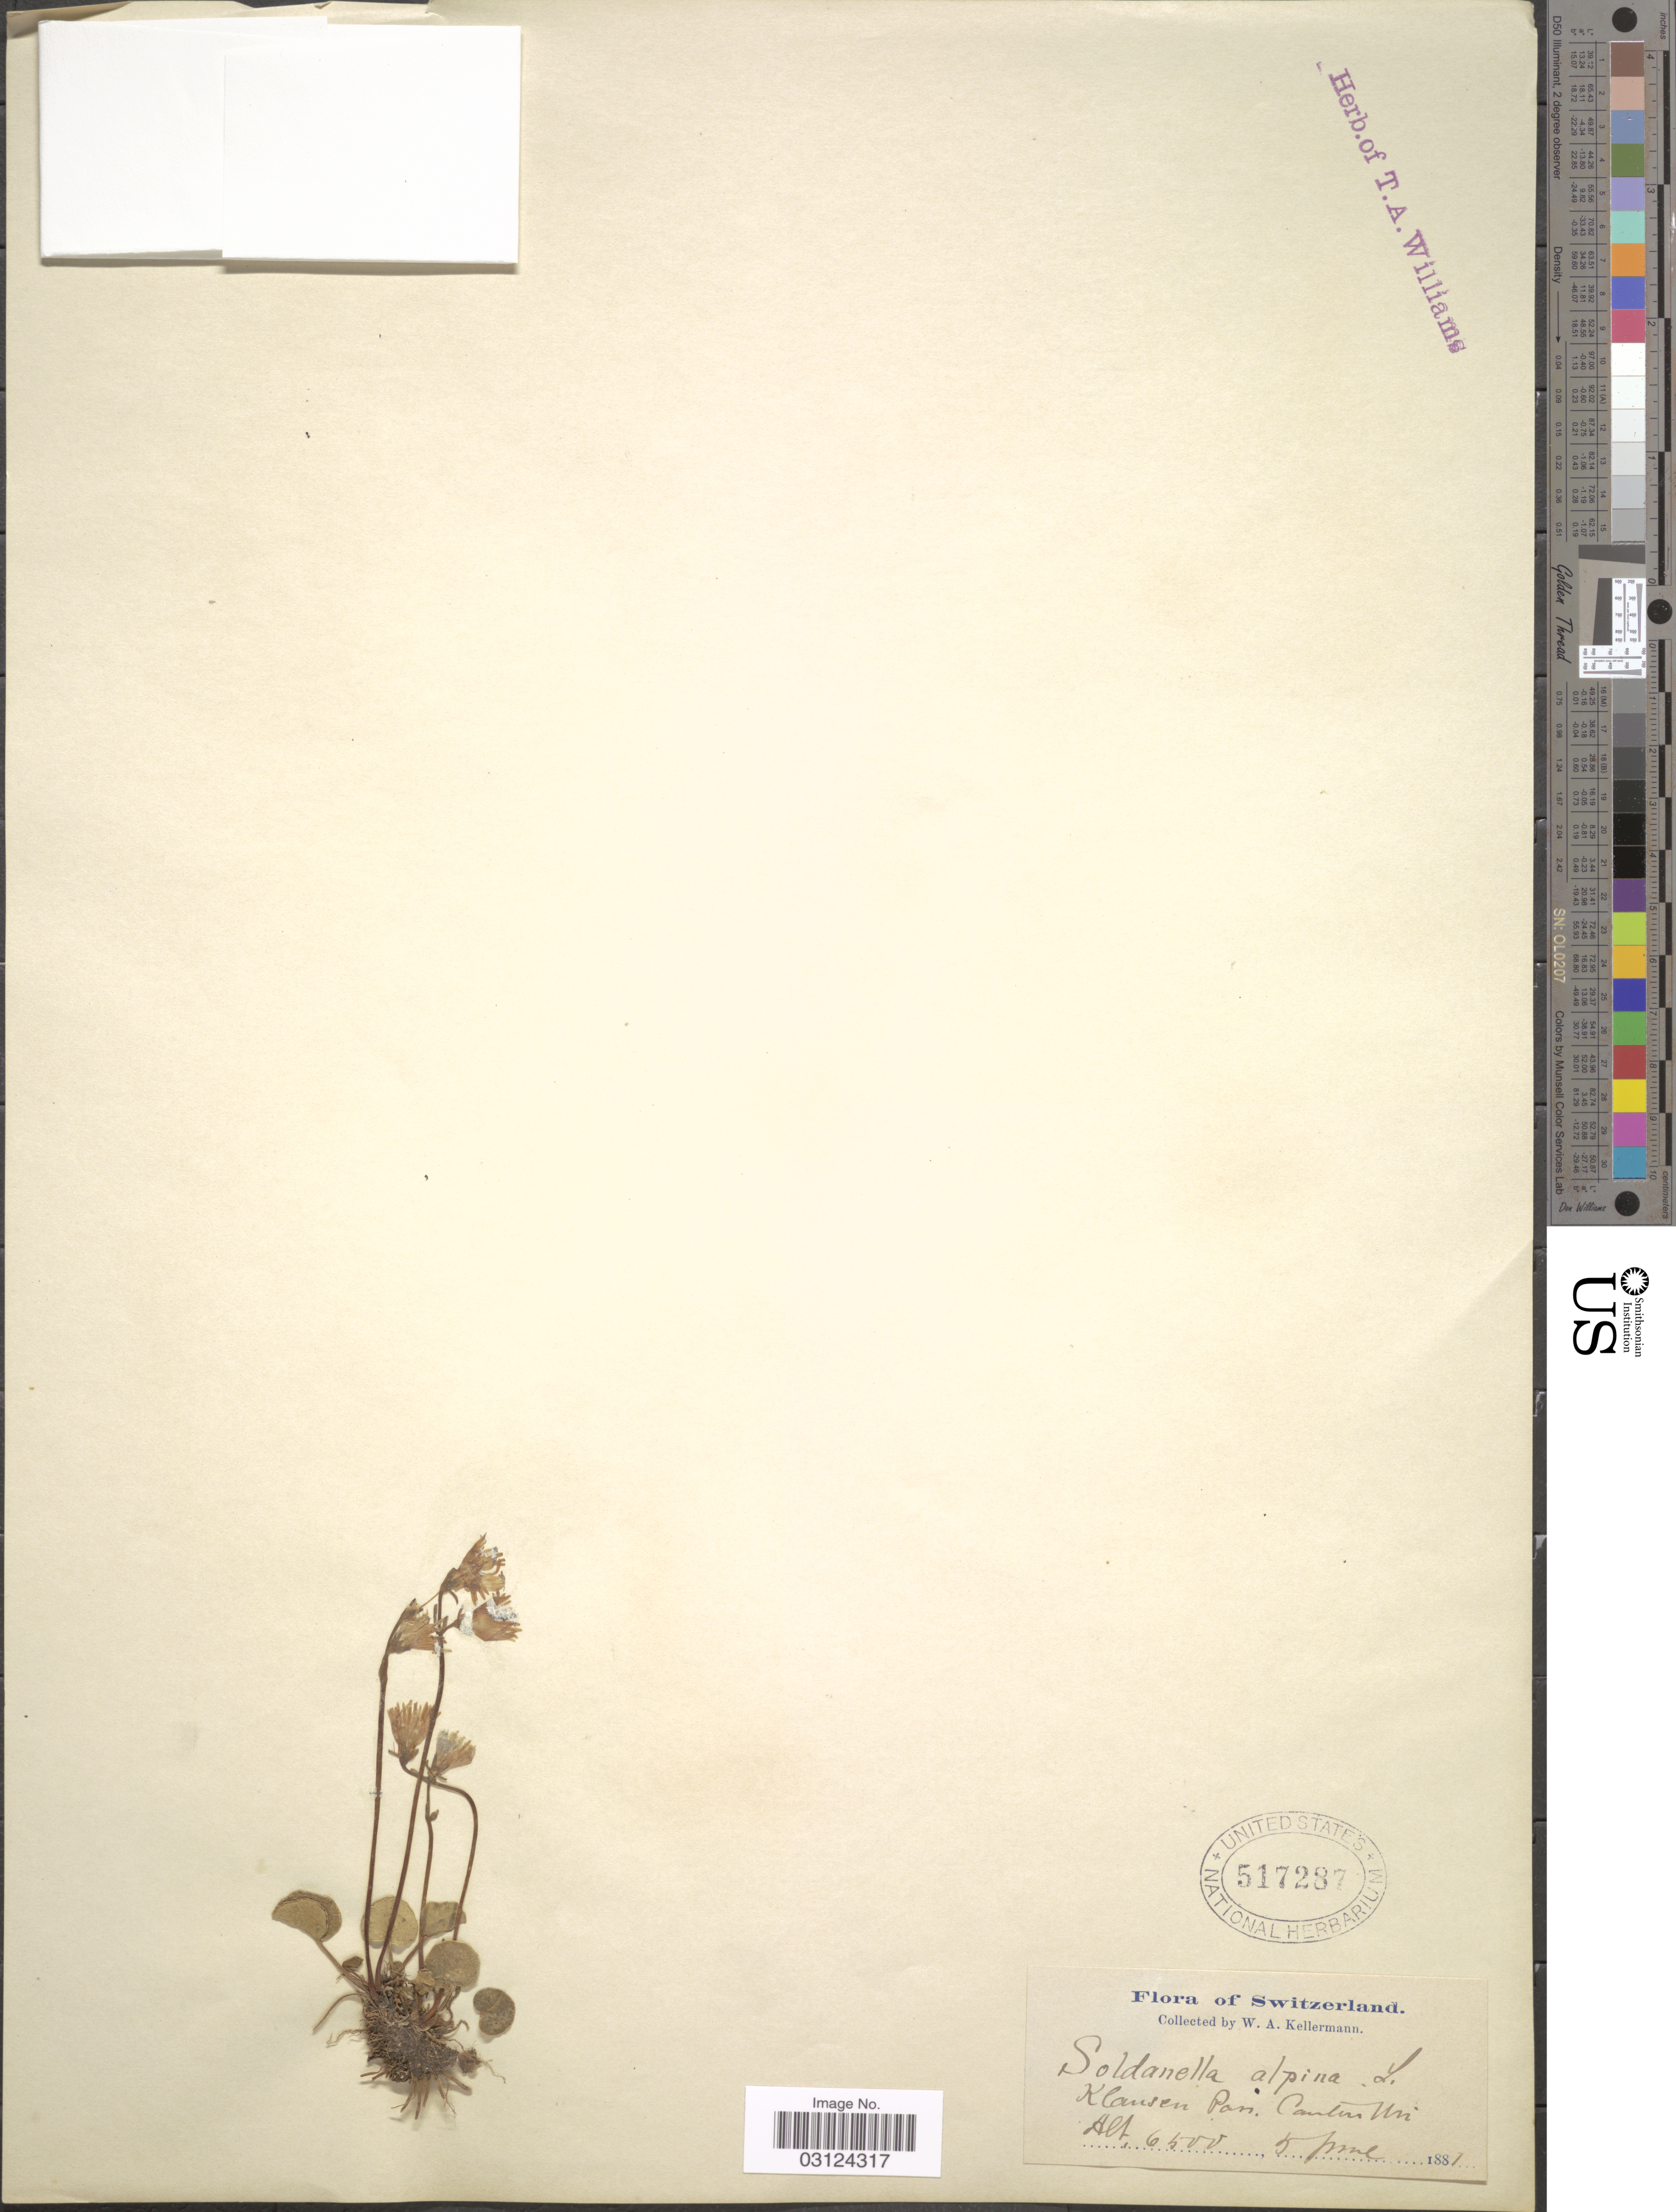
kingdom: Plantae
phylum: Tracheophyta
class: Magnoliopsida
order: Ericales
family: Primulaceae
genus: Soldanella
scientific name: Soldanella alpina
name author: L.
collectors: W. Kellerman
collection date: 1881-06-05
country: Switzerland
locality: Klausen Pass. Canton Uni.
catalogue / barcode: US 517287